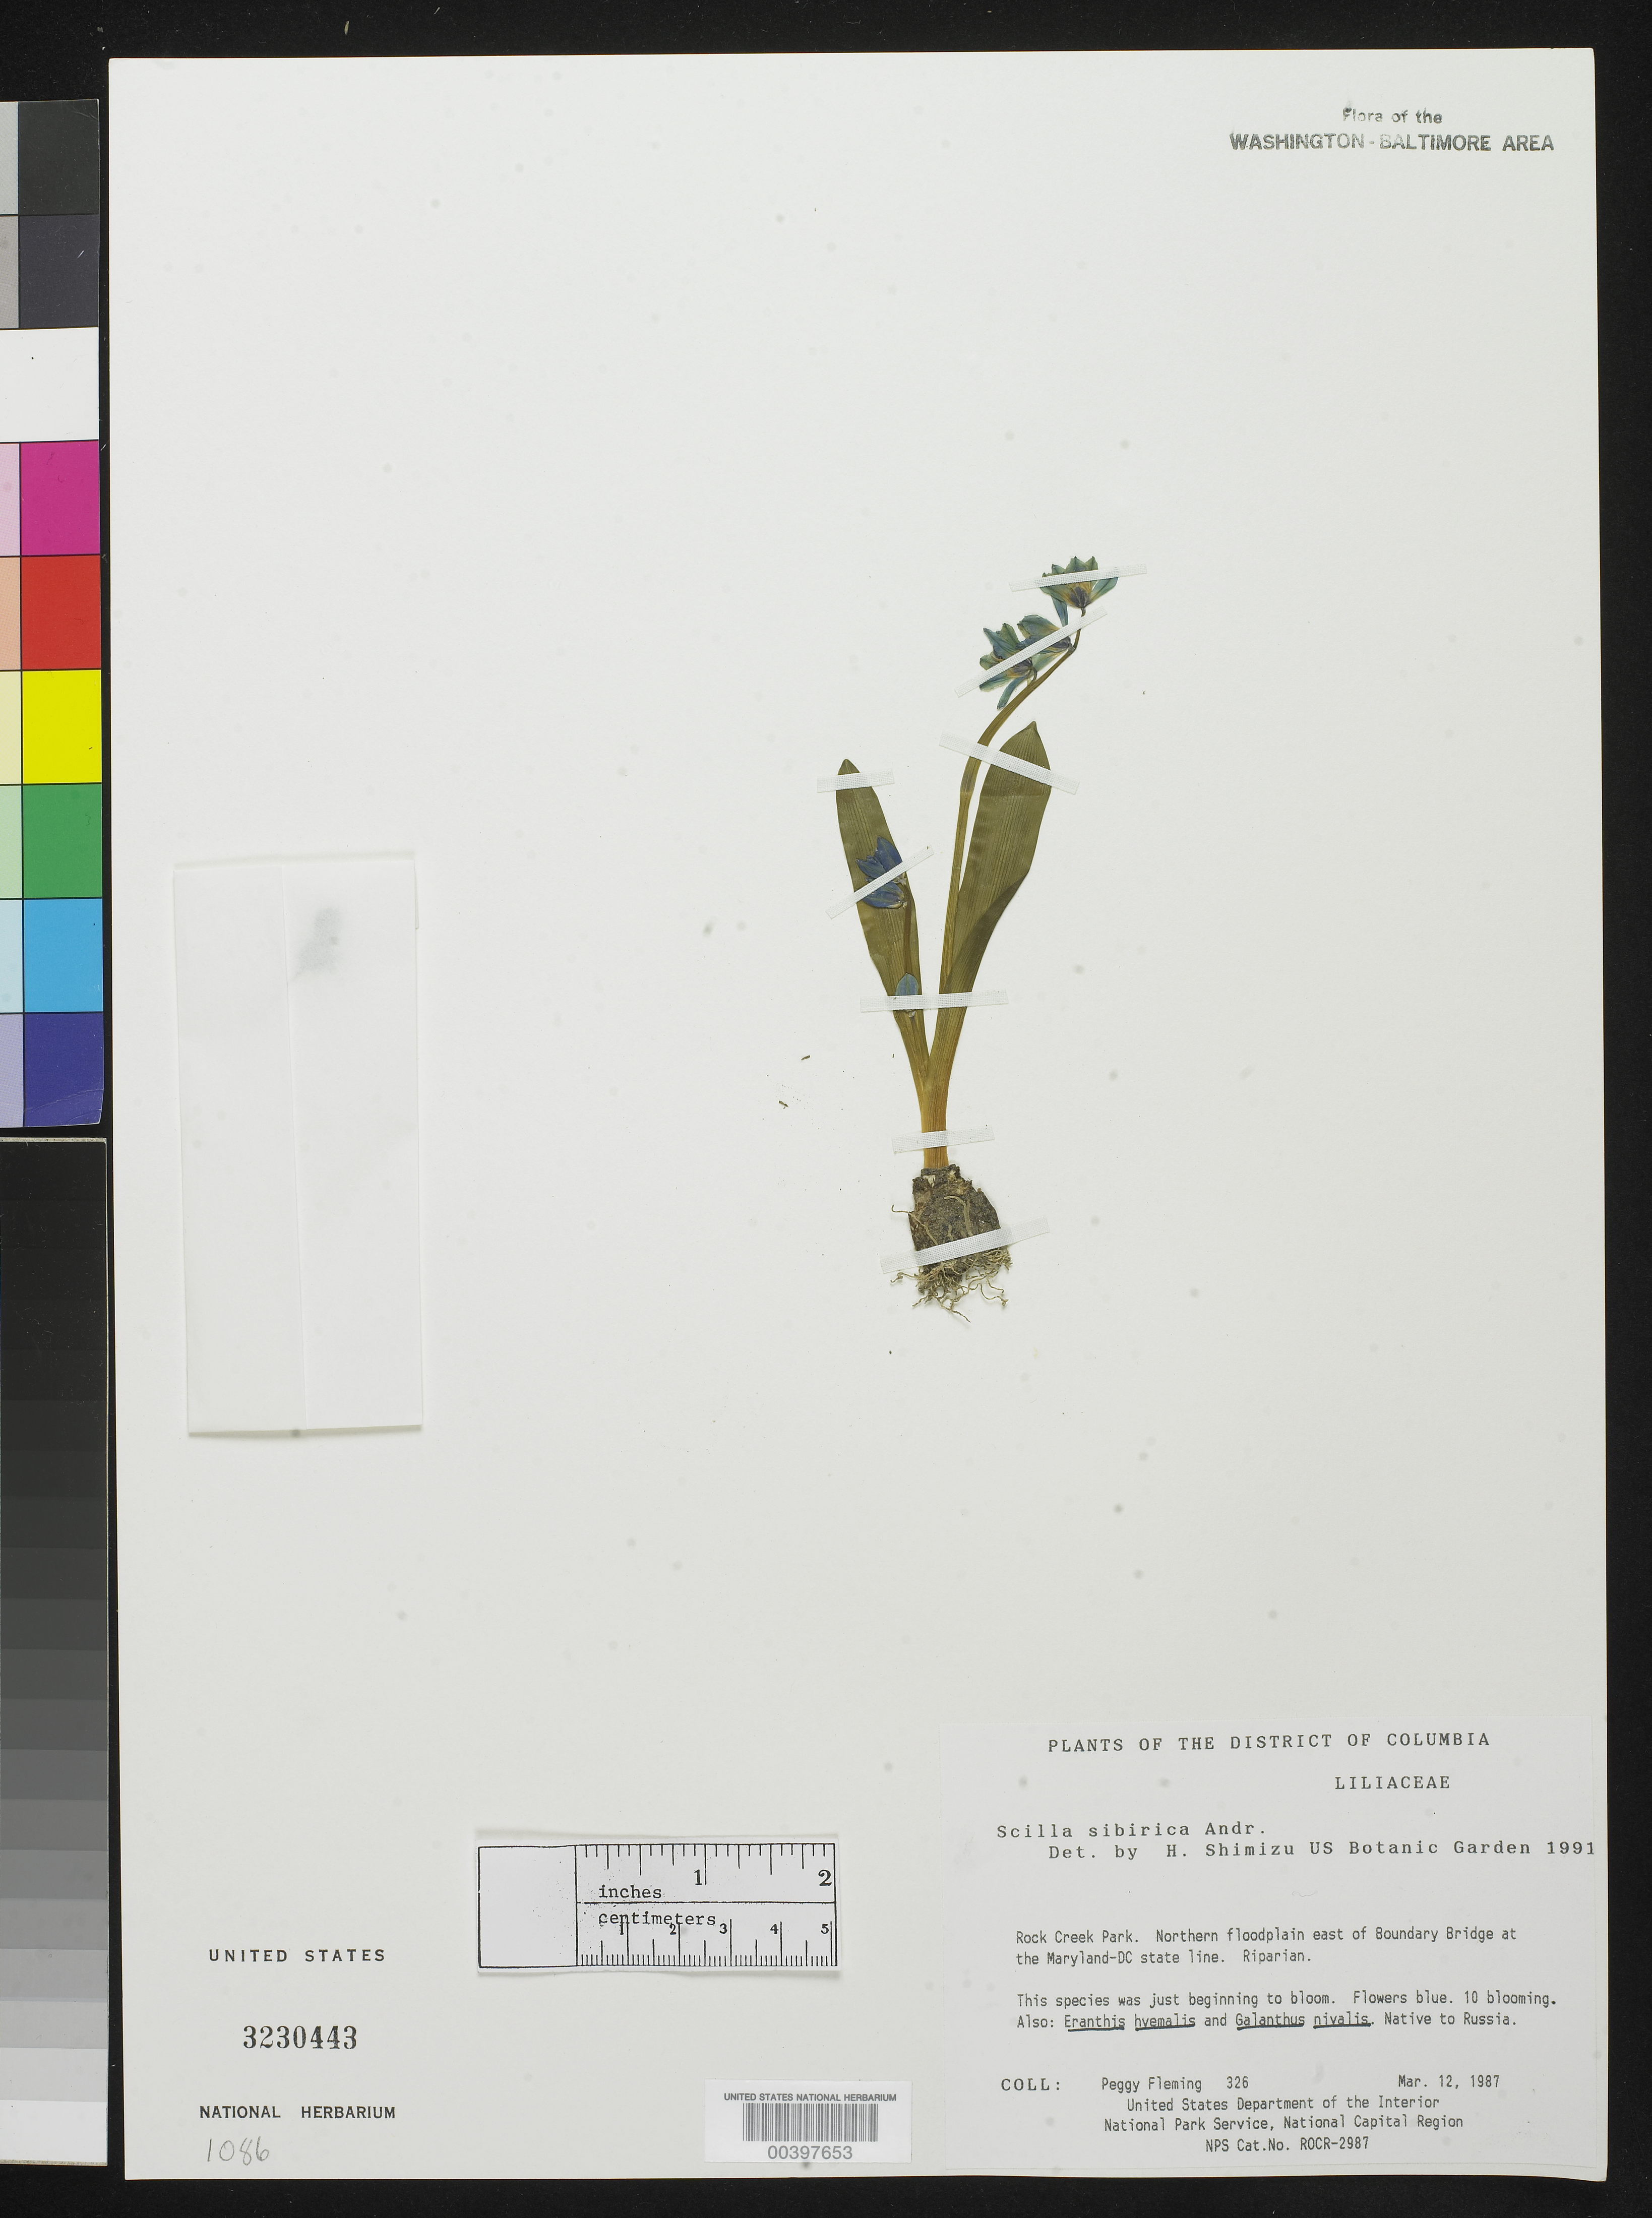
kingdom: Plantae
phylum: Tracheophyta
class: Liliopsida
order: Asparagales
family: Asparagaceae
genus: Scilla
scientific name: Scilla siberica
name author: Andrews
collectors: P. Fleming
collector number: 326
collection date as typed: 12 Mar 1987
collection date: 1987-03-12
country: United States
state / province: District of Columbia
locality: Rock Creek Park, E of Boundary Bridge at MD-DC State Line Rock Creek Park and vicinity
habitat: Mowed lawn edge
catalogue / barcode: US 3230443